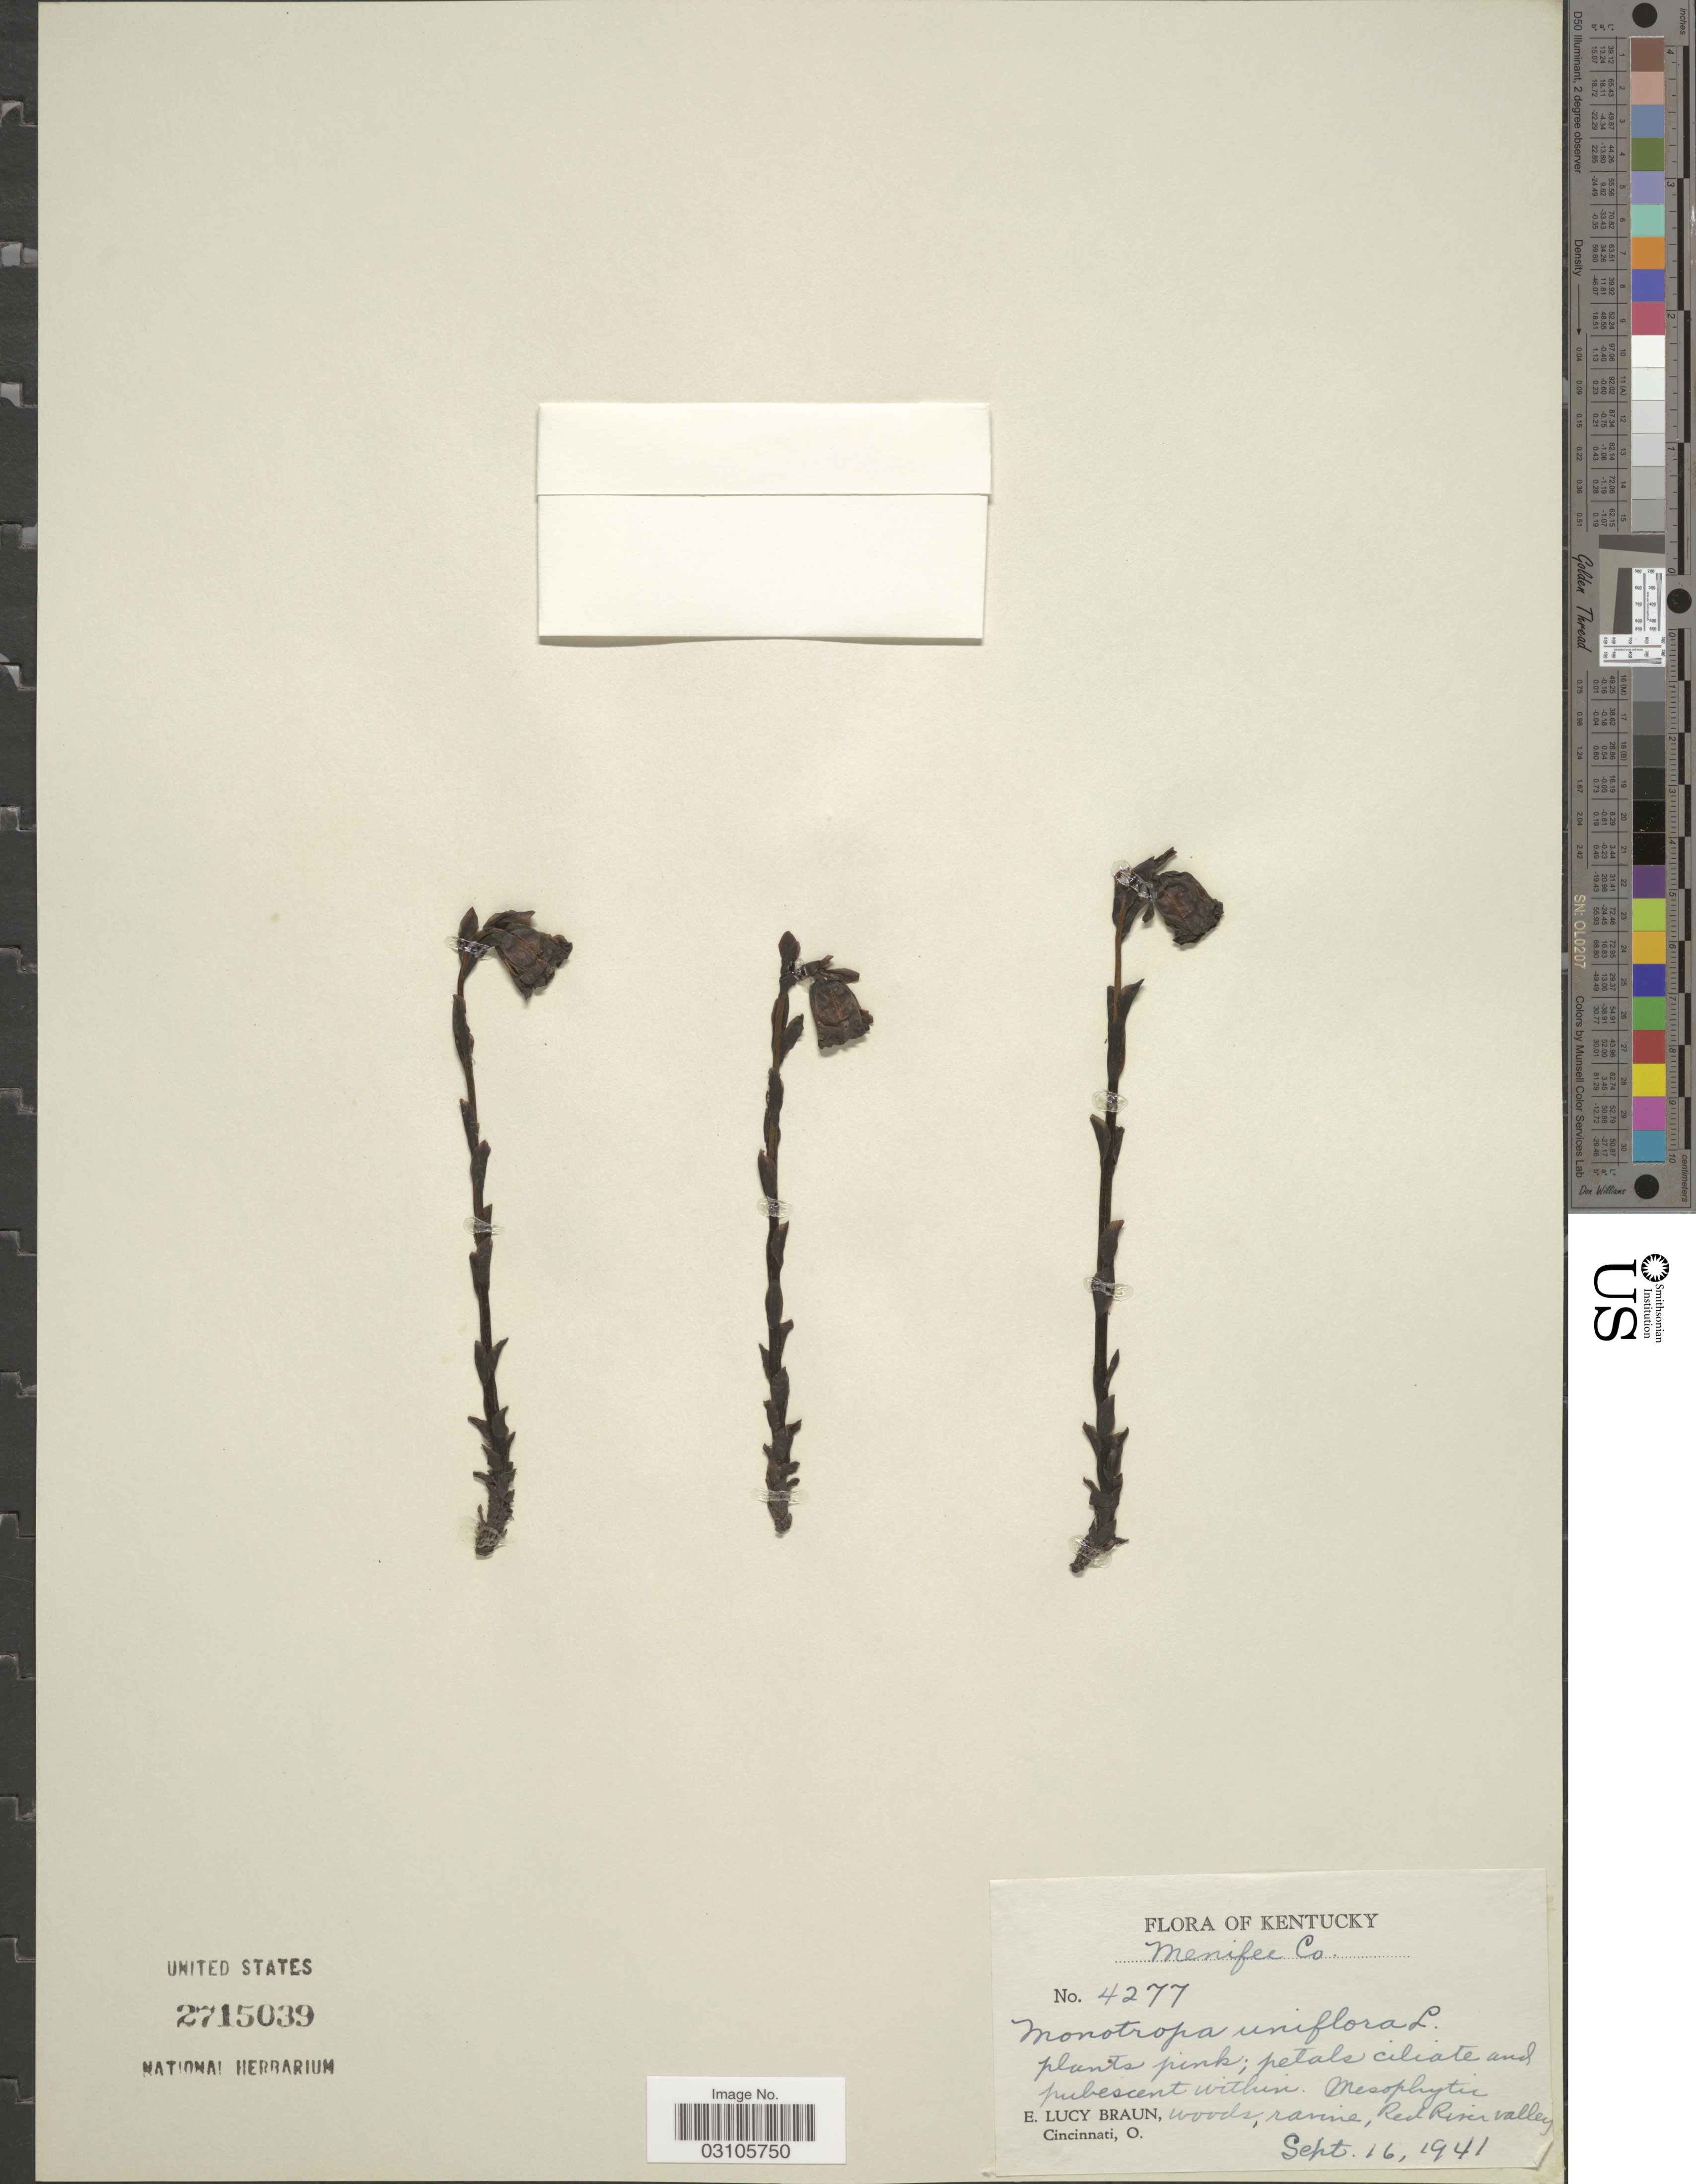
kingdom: Plantae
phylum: Tracheophyta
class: Magnoliopsida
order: Ericales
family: Ericaceae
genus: Monotropa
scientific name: Monotropa uniflora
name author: L.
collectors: E. L. Braun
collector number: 4277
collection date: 1941-09-16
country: United States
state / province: Kentucky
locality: Menifee Co. Red River valley.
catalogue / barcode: US 2715039